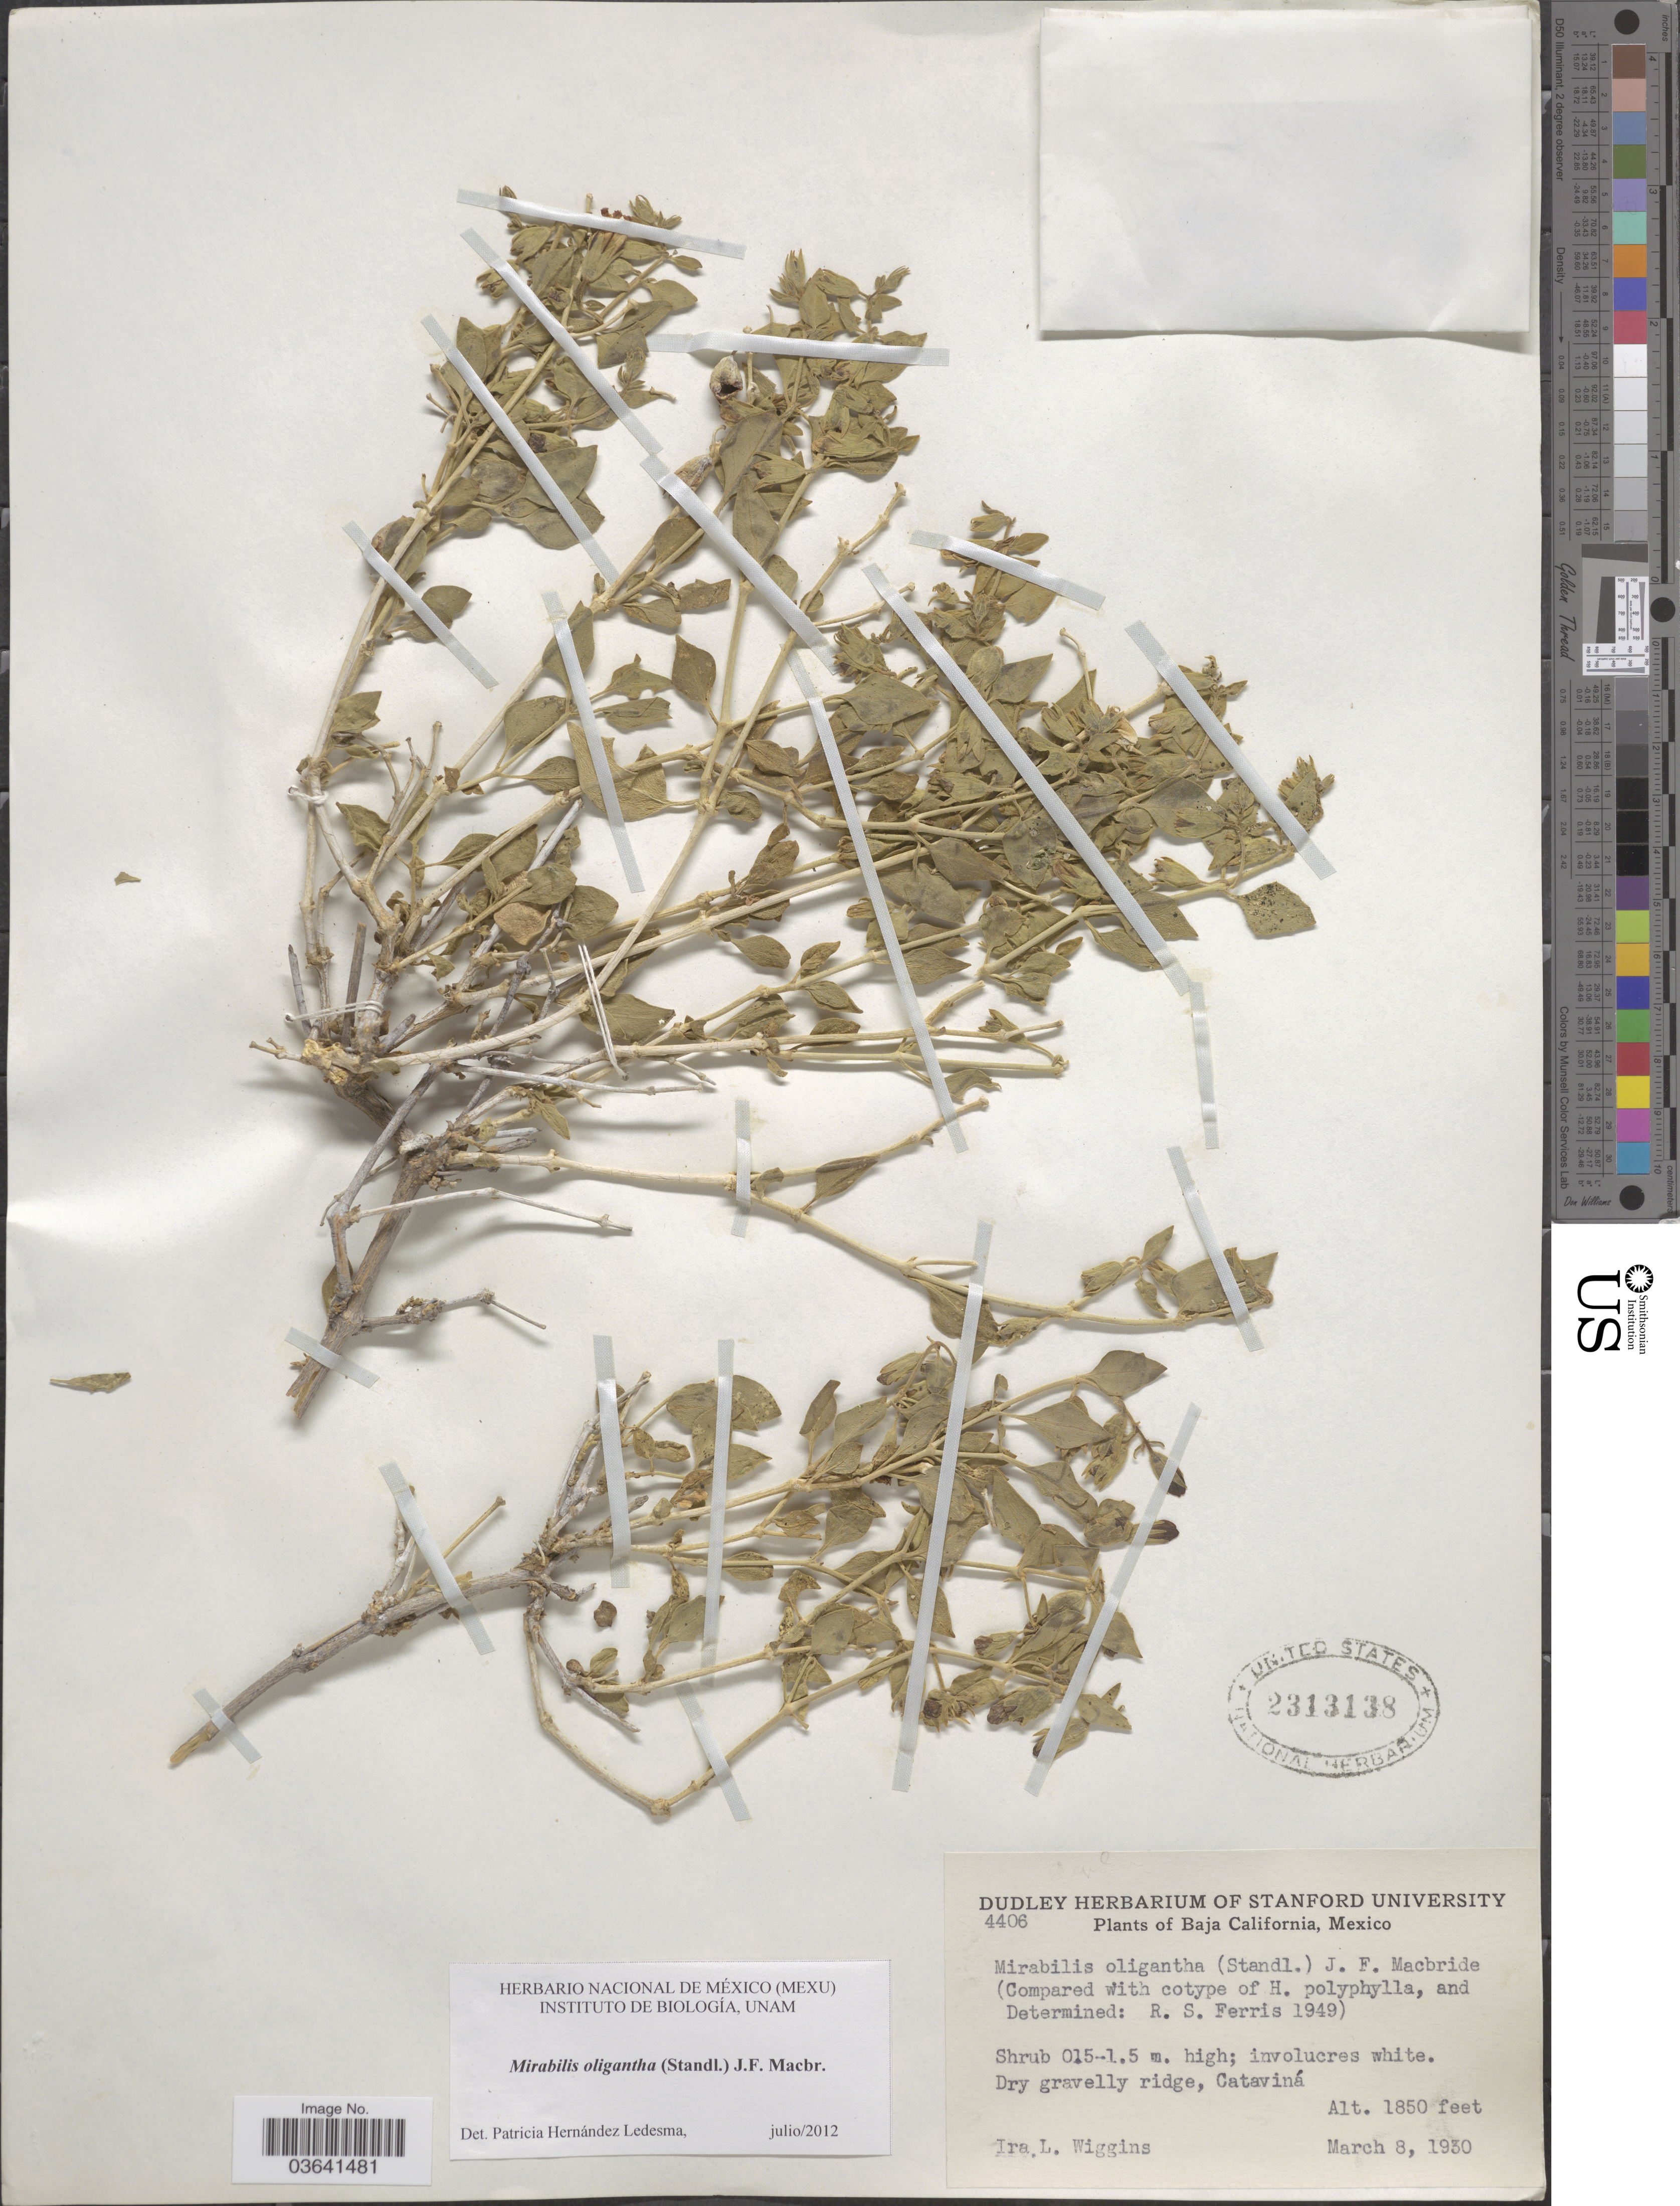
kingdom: Plantae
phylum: Tracheophyta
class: Magnoliopsida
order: Caryophyllales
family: Nyctaginaceae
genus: Mirabilis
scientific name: Mirabilis oligantha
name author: (Standl.) J.F. Macbr.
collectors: I. L. Wiggins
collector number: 4406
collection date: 1930-03-08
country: Mexico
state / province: Baja California Norte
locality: Dry gravelly ridge, Cataviná.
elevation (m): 564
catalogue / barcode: US 2313138